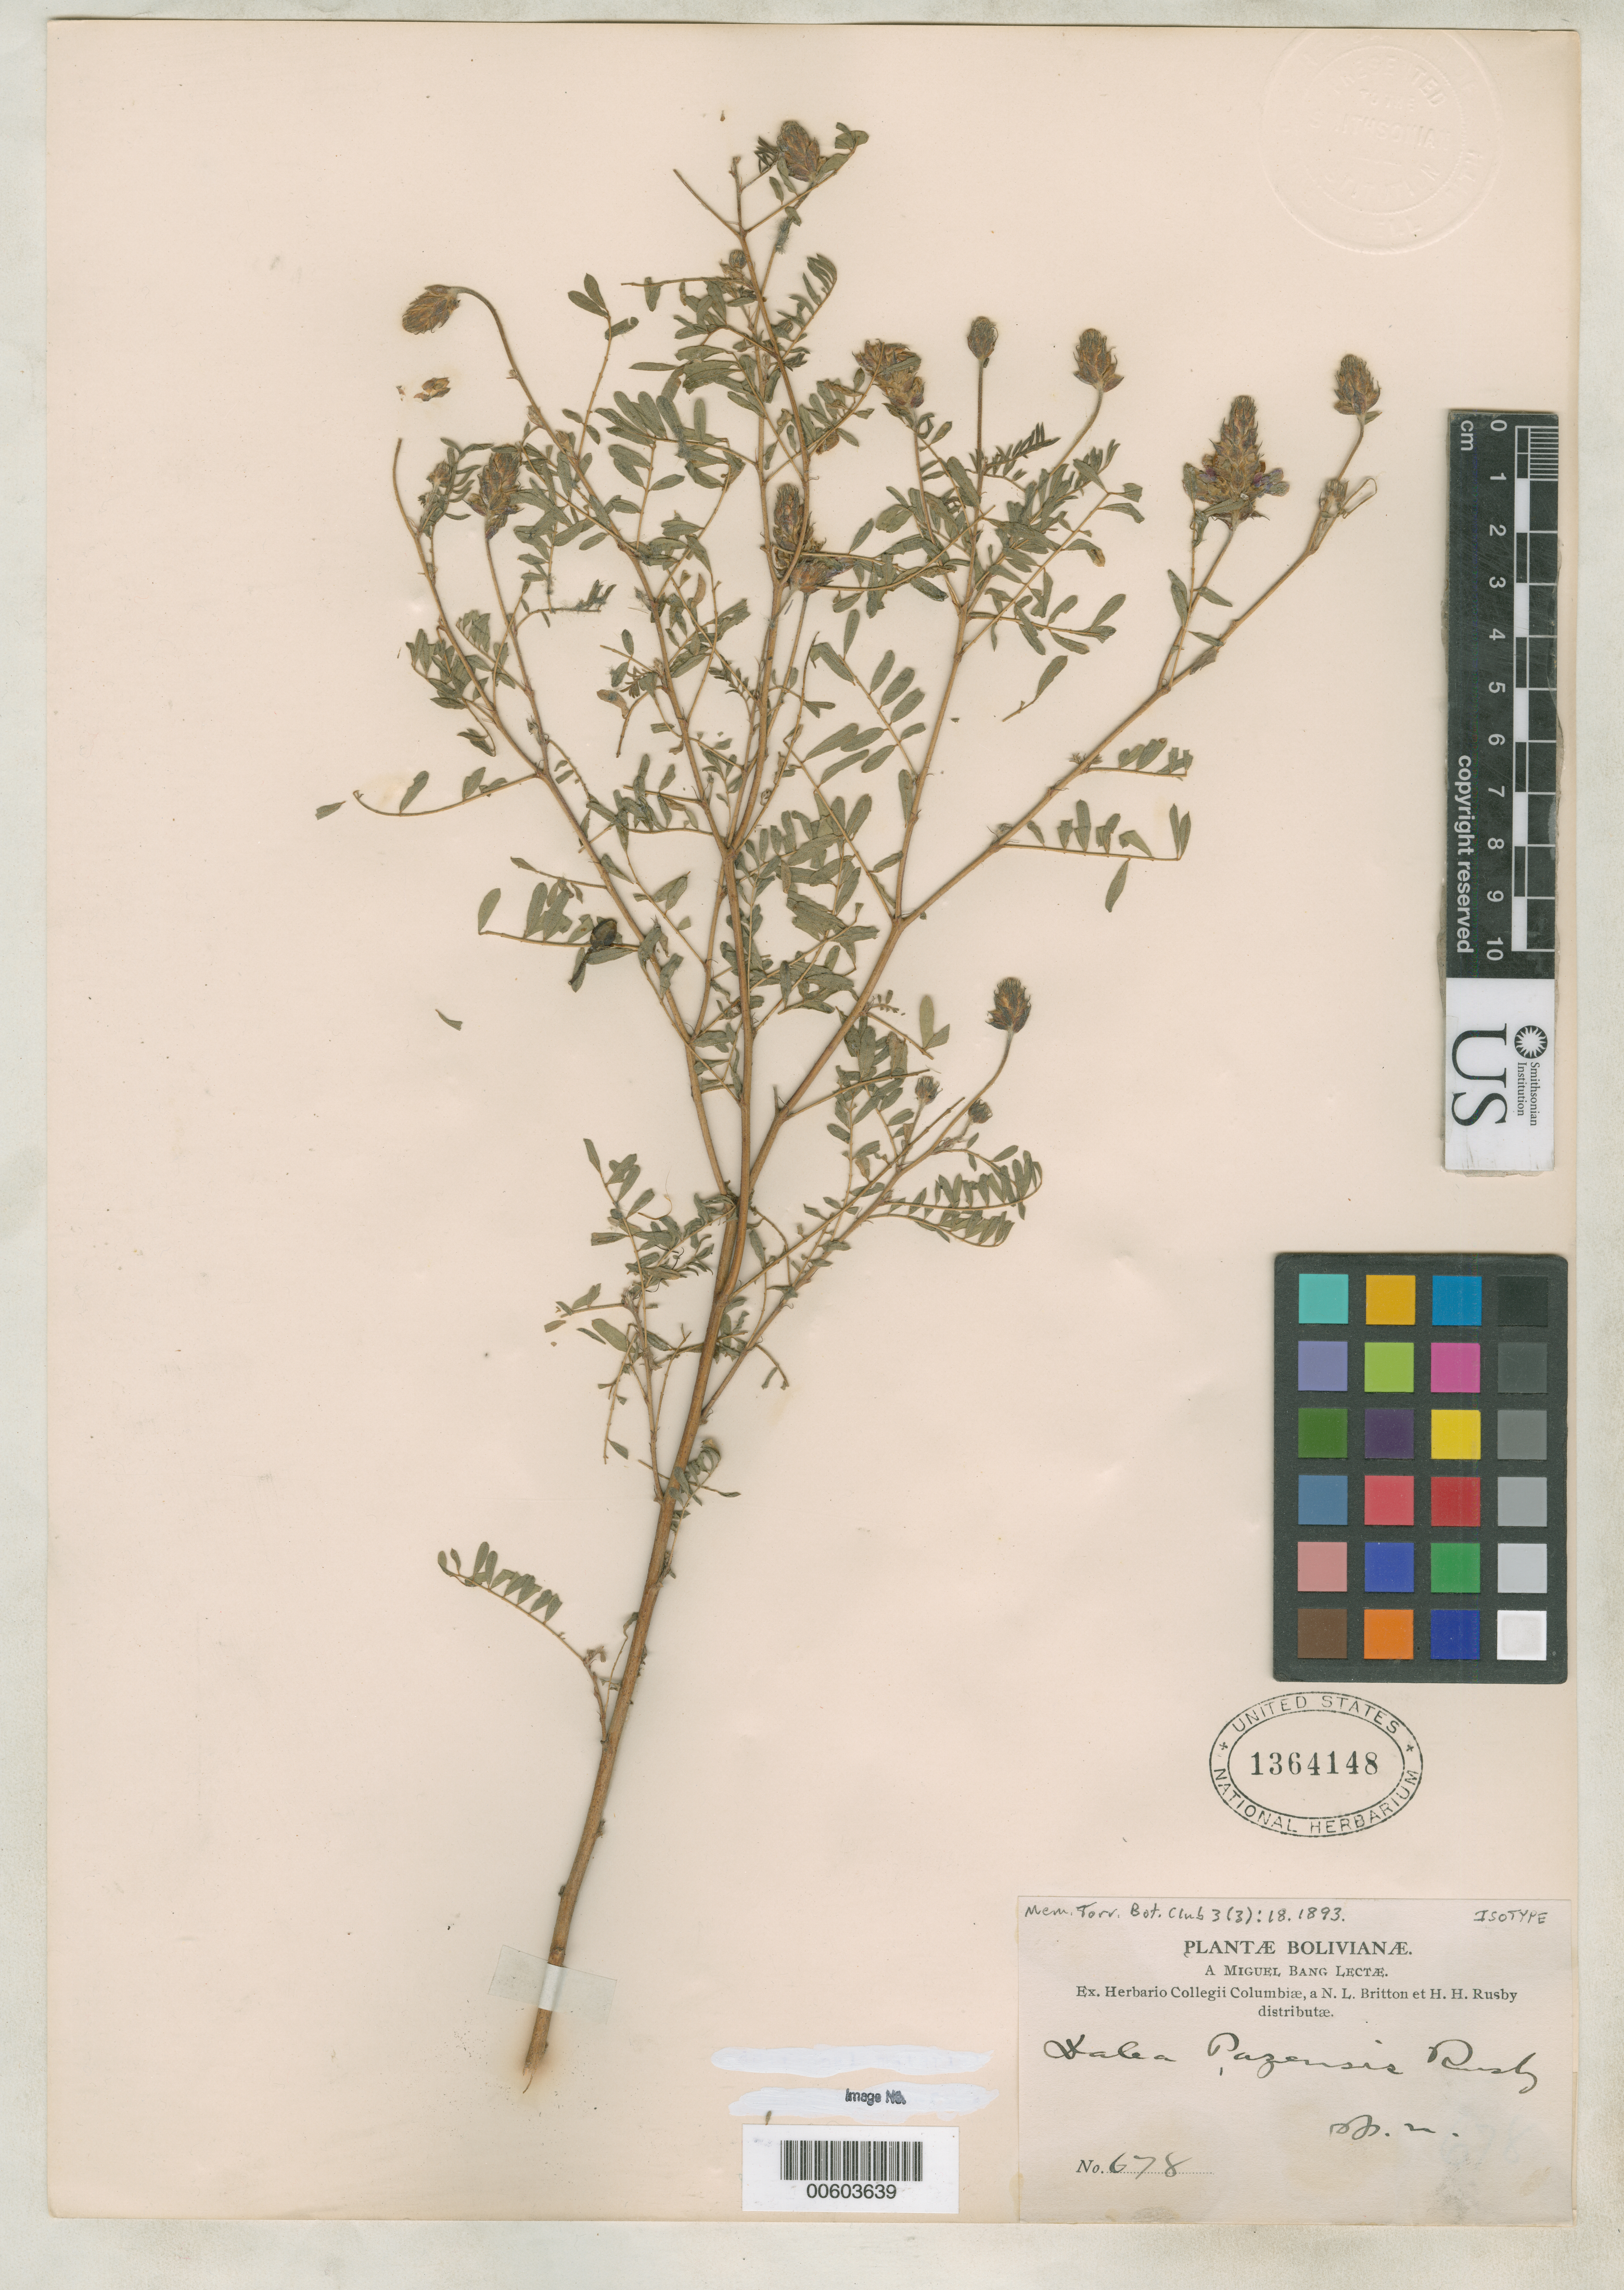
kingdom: Plantae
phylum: Tracheophyta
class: Magnoliopsida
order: Fabales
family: Fabaceae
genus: Dalea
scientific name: Dalea pazensis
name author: Rusby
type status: Isotype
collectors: M. Bang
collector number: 678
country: Bolivia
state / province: La Paz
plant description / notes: Specimen ex John Donnell Smith herbarium.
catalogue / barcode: US 1364148